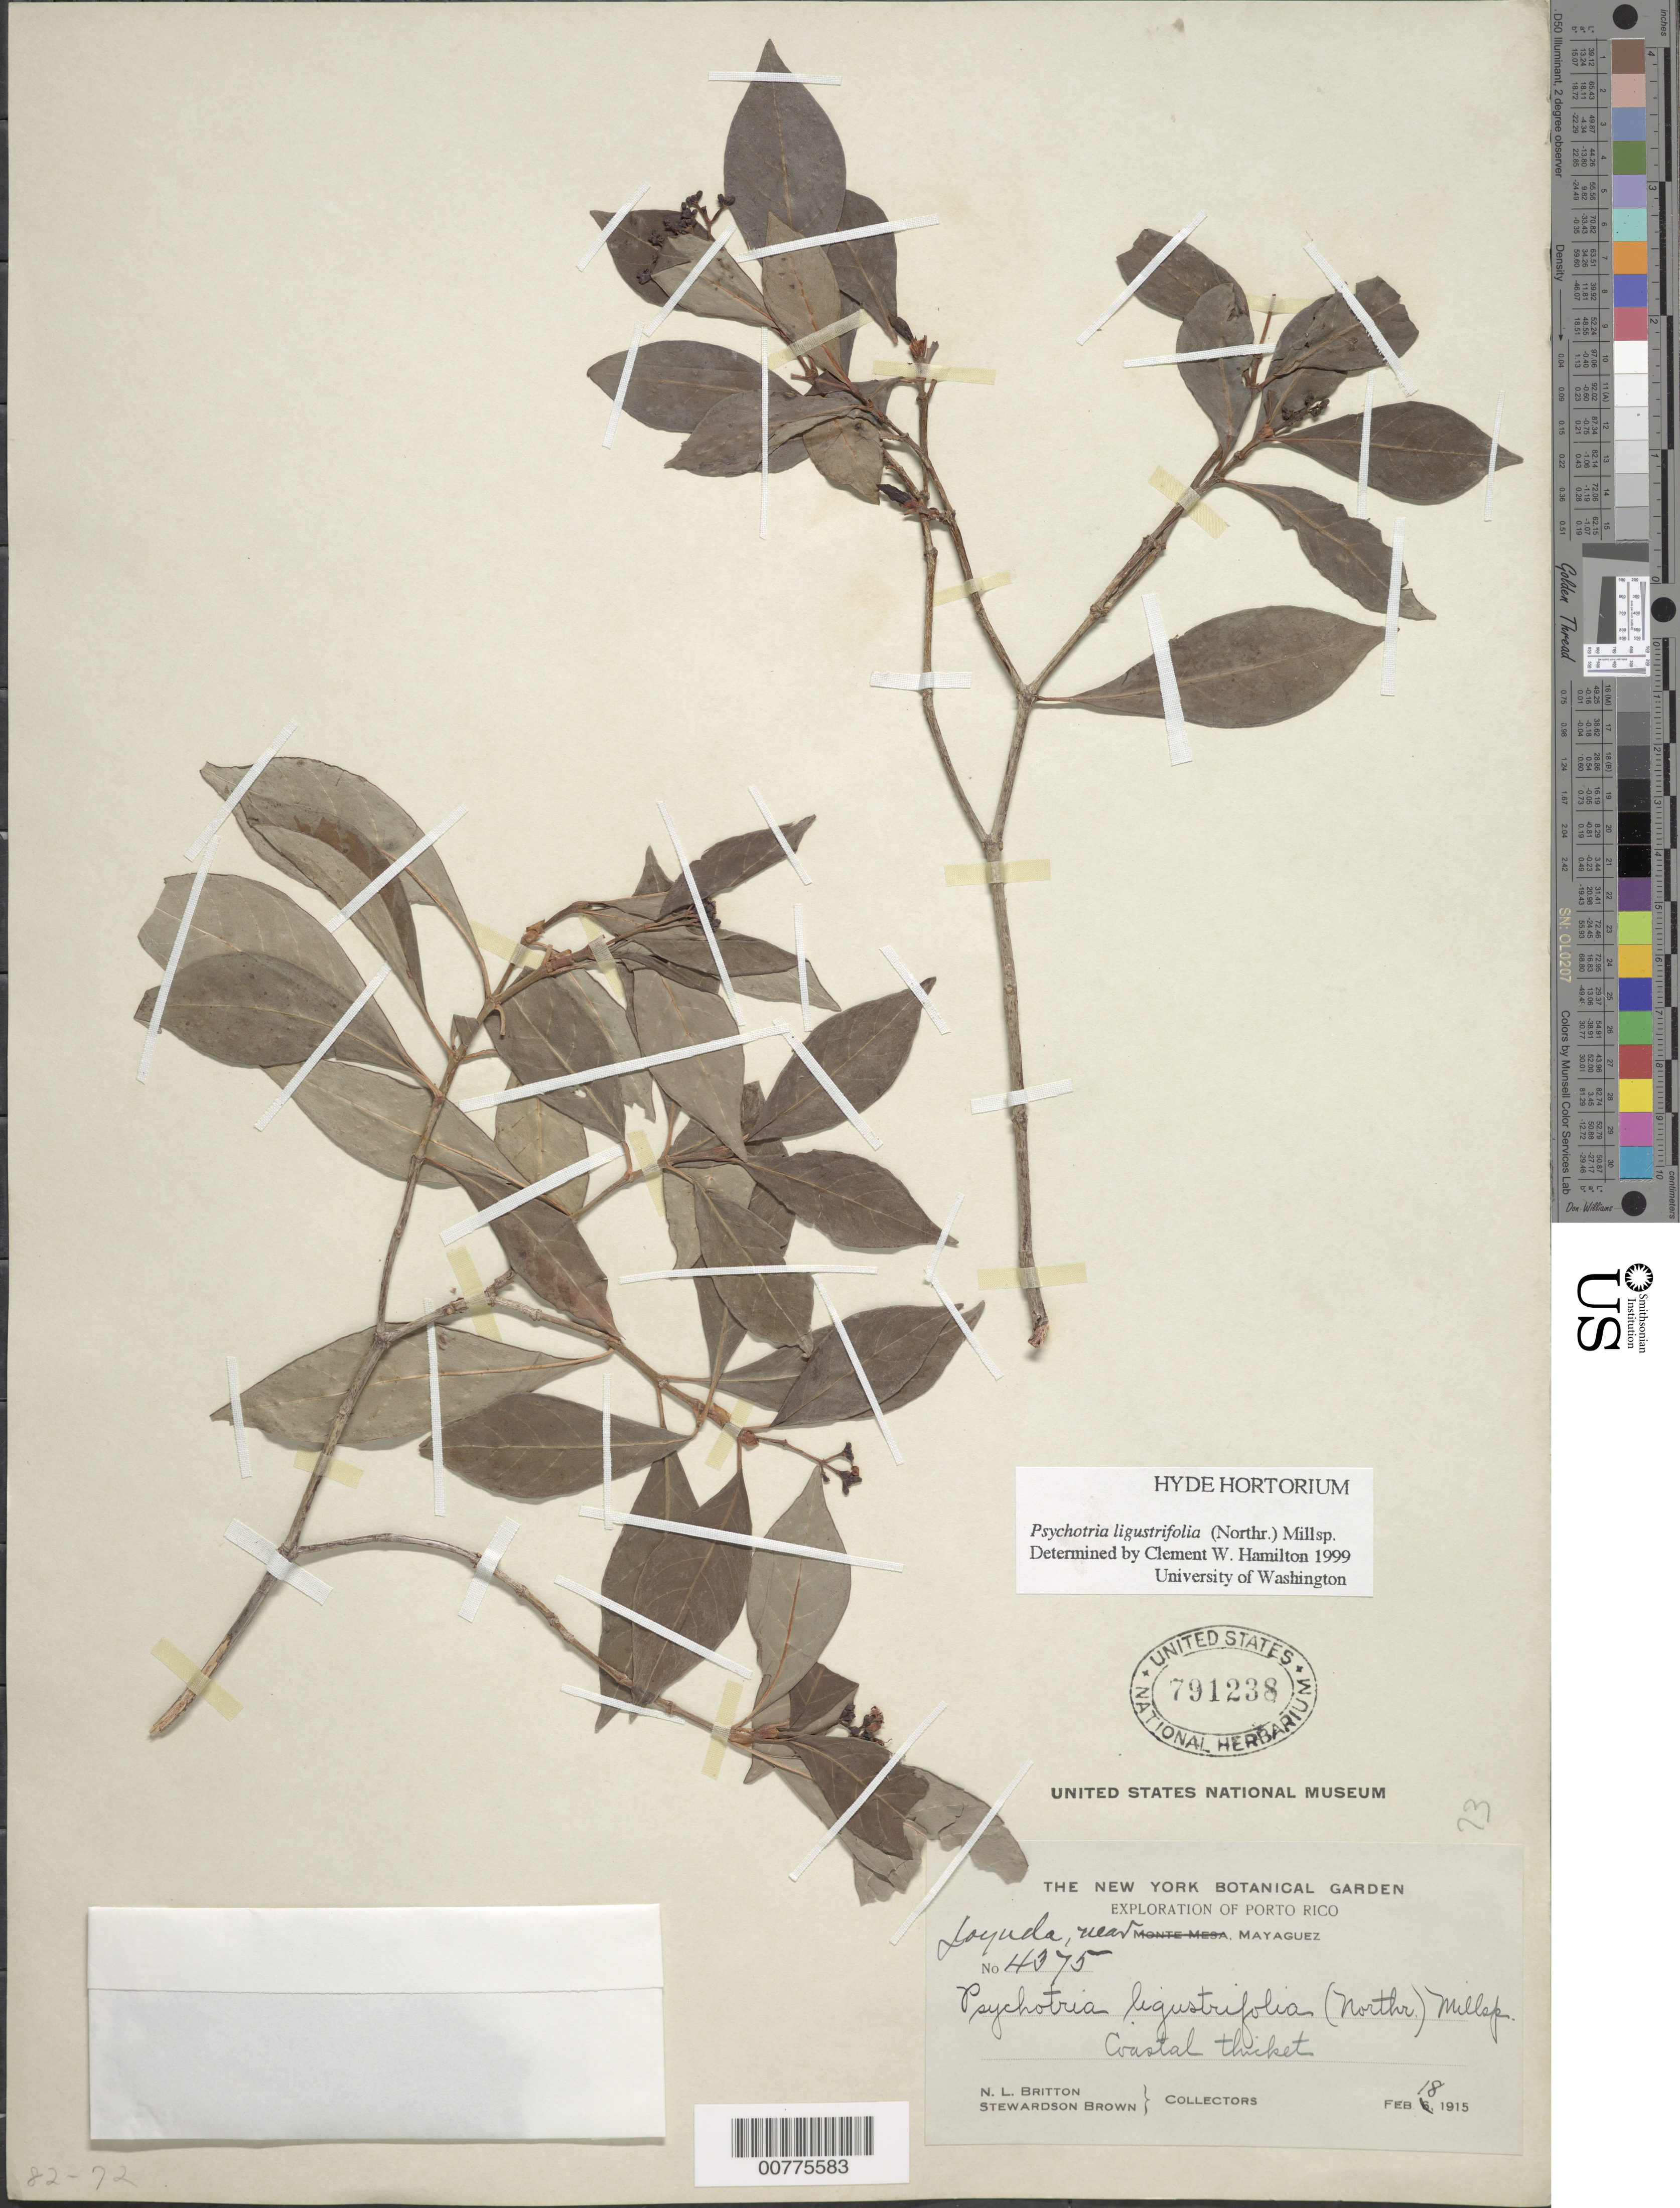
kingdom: Plantae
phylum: Tracheophyta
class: Magnoliopsida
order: Gentianales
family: Rubiaceae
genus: Psychotria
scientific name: Psychotria ligustrifolia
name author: (Northr.) Millsp.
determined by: Hamilton, C. W.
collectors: N. Britton & S. Brown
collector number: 4375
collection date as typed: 18 Feb 1915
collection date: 1915-02-18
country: Puerto Rico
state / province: Mayagüez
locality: Joyuda, near Mayaguez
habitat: Coastal thicket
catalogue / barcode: US 791238